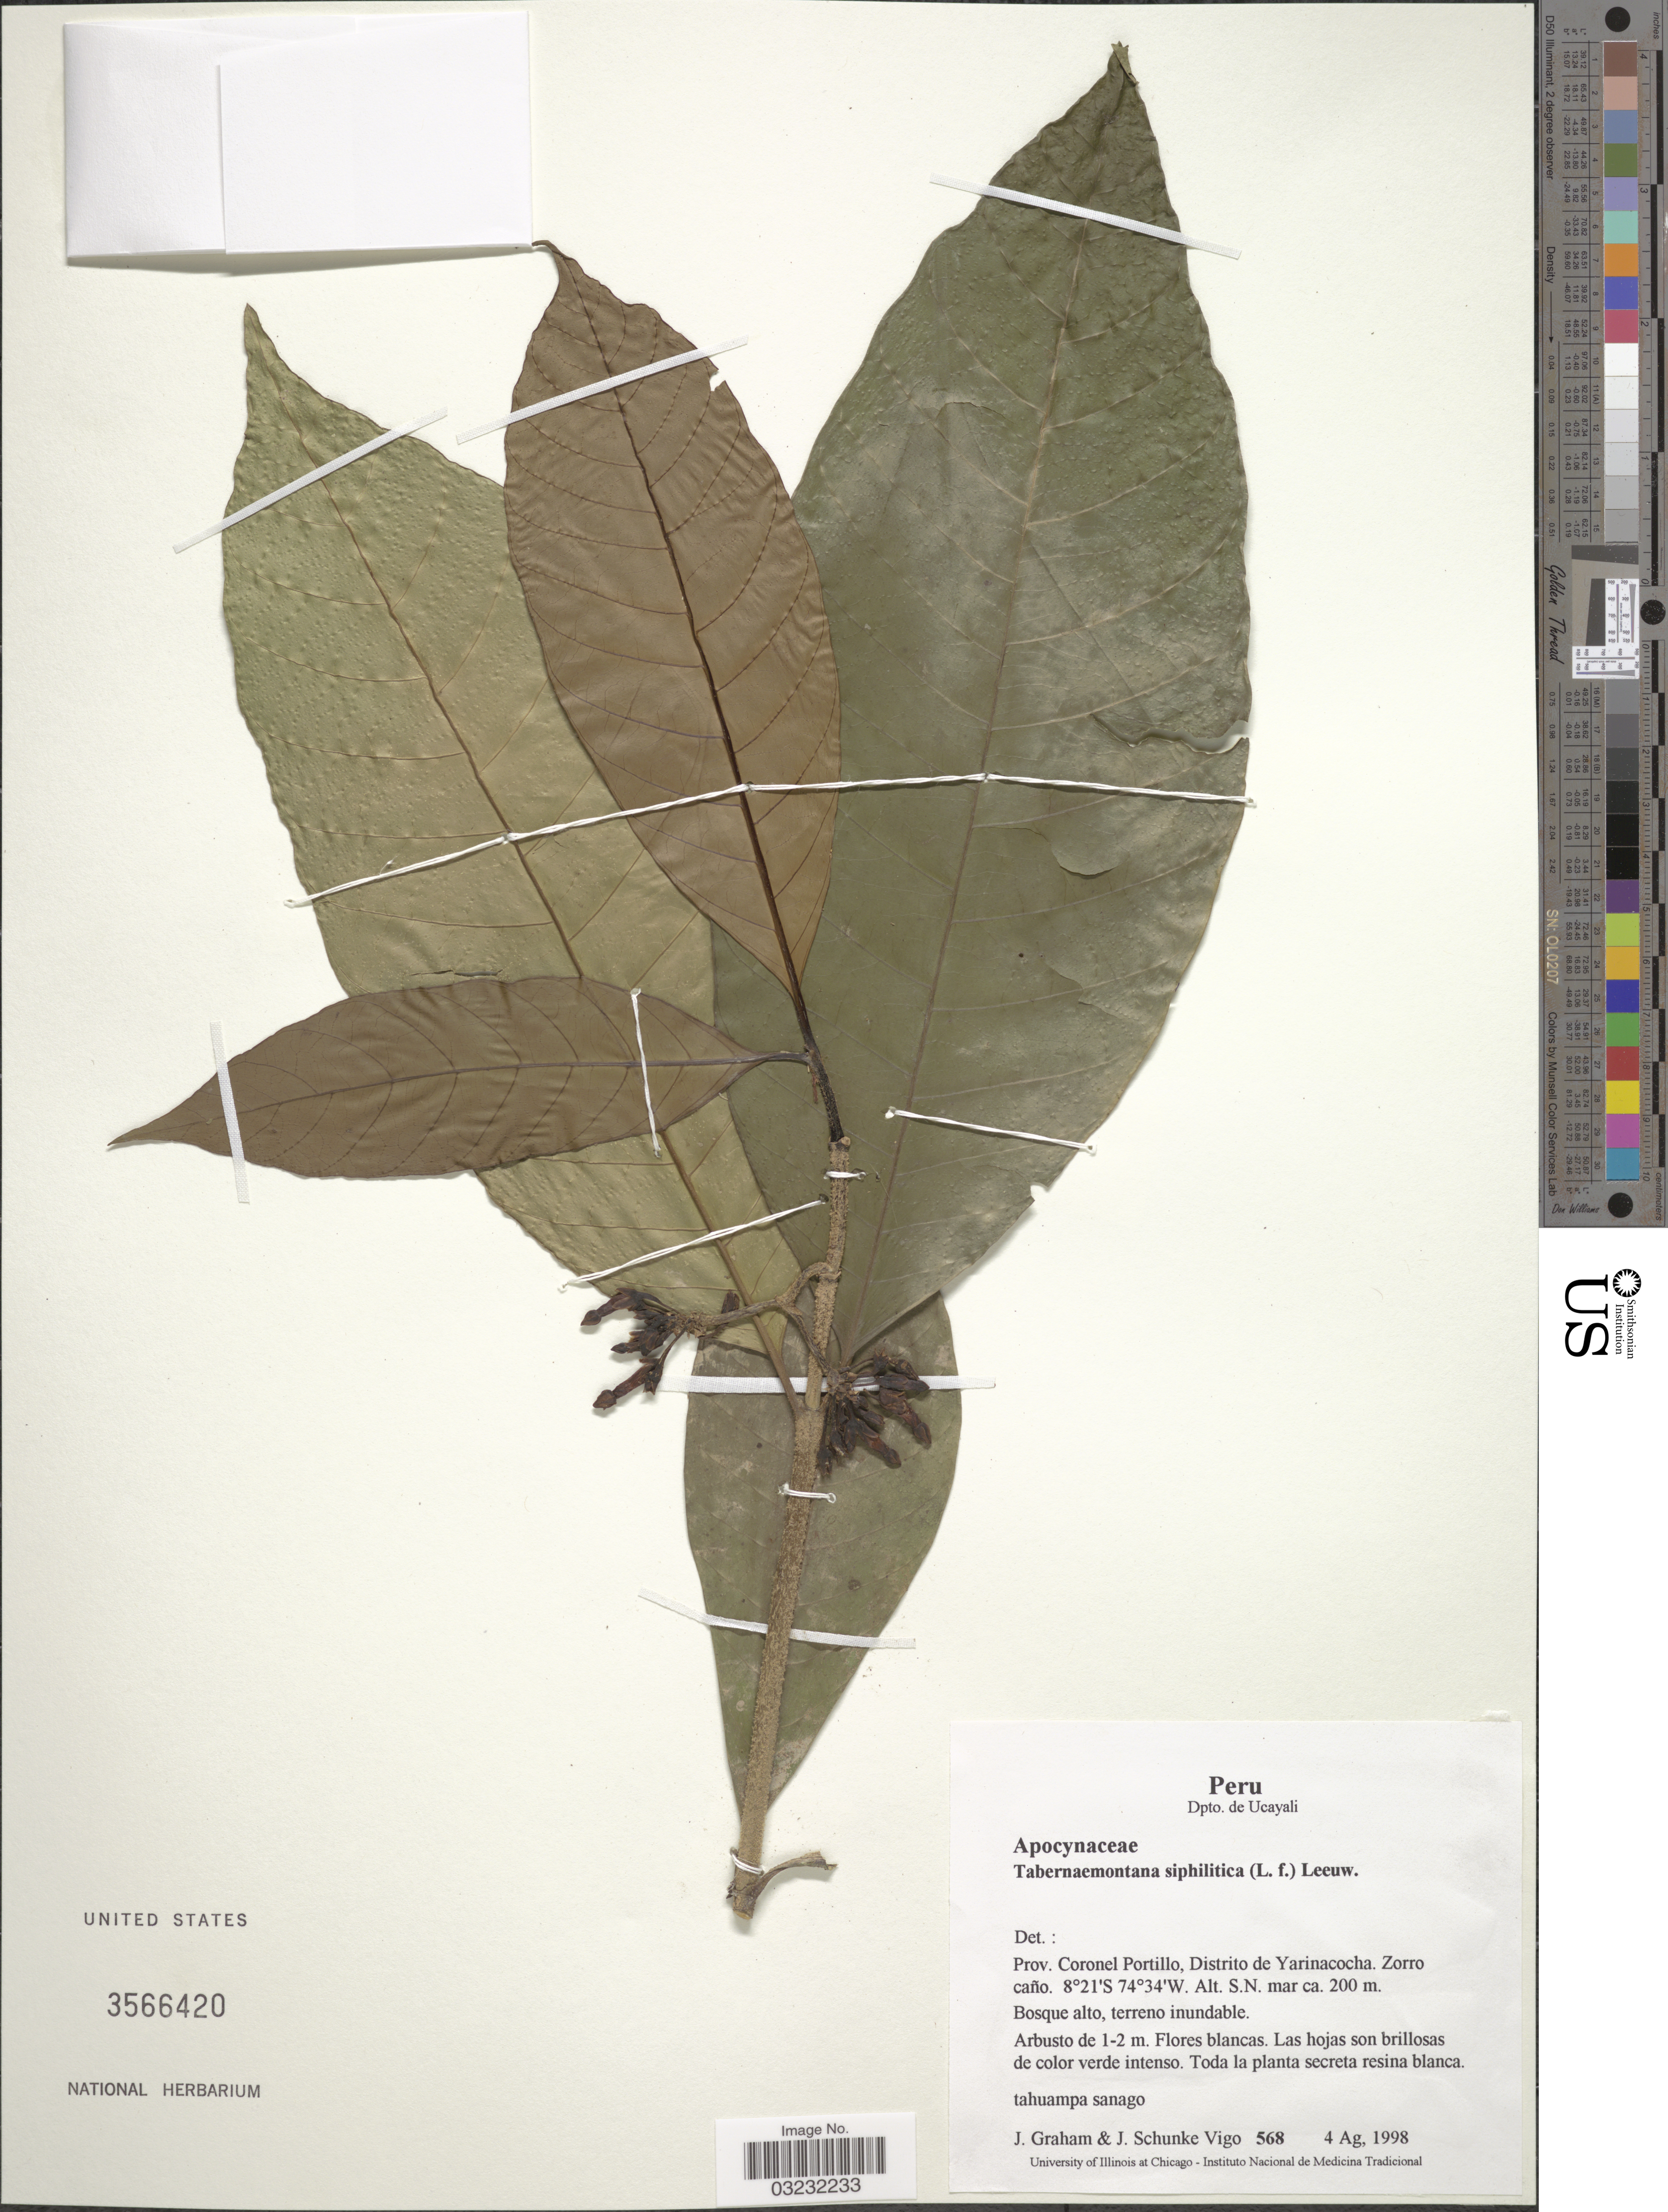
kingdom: Plantae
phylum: Tracheophyta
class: Magnoliopsida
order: Gentianales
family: Apocynaceae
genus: Tabernaemontana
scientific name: Tabernaemontana siphilitica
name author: (L. f.) Leeuwenb.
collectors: J. Graham & J. Schunke Vigo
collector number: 568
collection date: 1998-08-04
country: Peru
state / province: Ucayali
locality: Dpto. de Ucayali, Prov. Coronel Portillo, Distrito de Yarinacocha. Zorro caño.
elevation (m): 200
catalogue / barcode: US 3566420